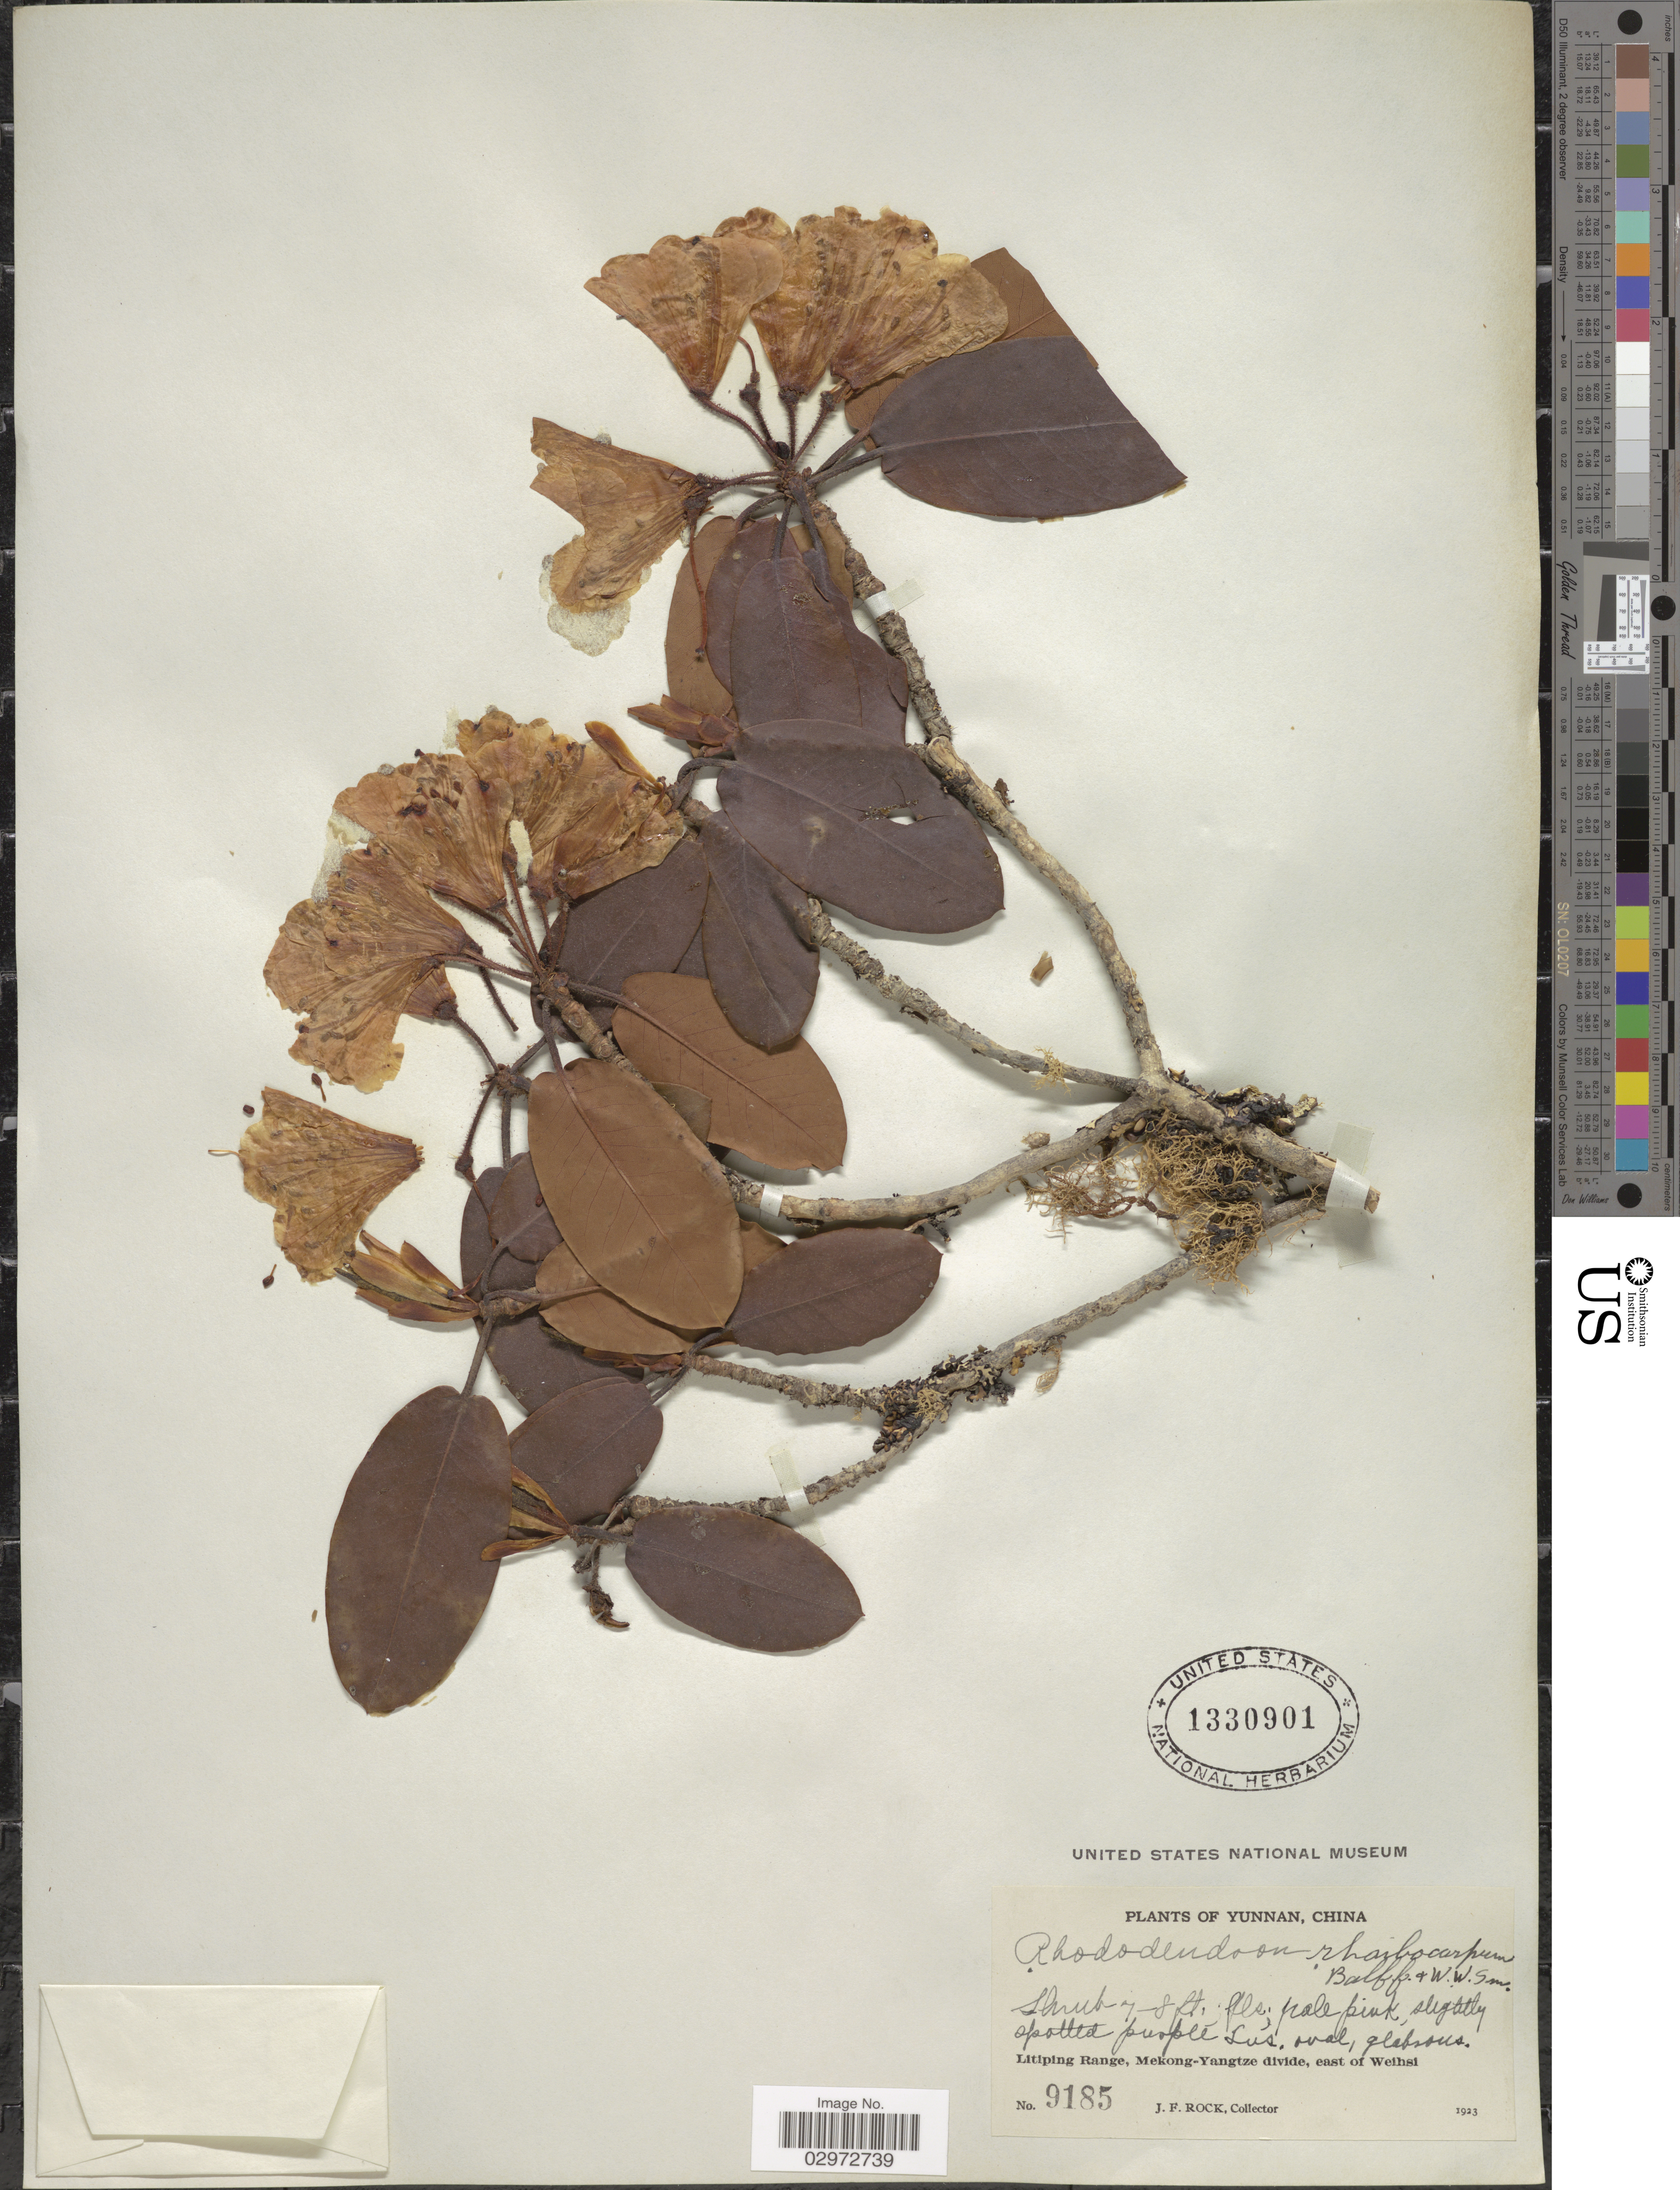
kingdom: Plantae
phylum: Tracheophyta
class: Magnoliopsida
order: Ericales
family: Ericaceae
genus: Rhododendron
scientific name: Rhododendron rhaibocarpum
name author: Balf. f. & W.W. Sm.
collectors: J. Rock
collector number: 9185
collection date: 1923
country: China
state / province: Yunnan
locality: Litiping Range, Mekong-Yangtze divide, east of Weihsi.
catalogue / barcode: US 1330901